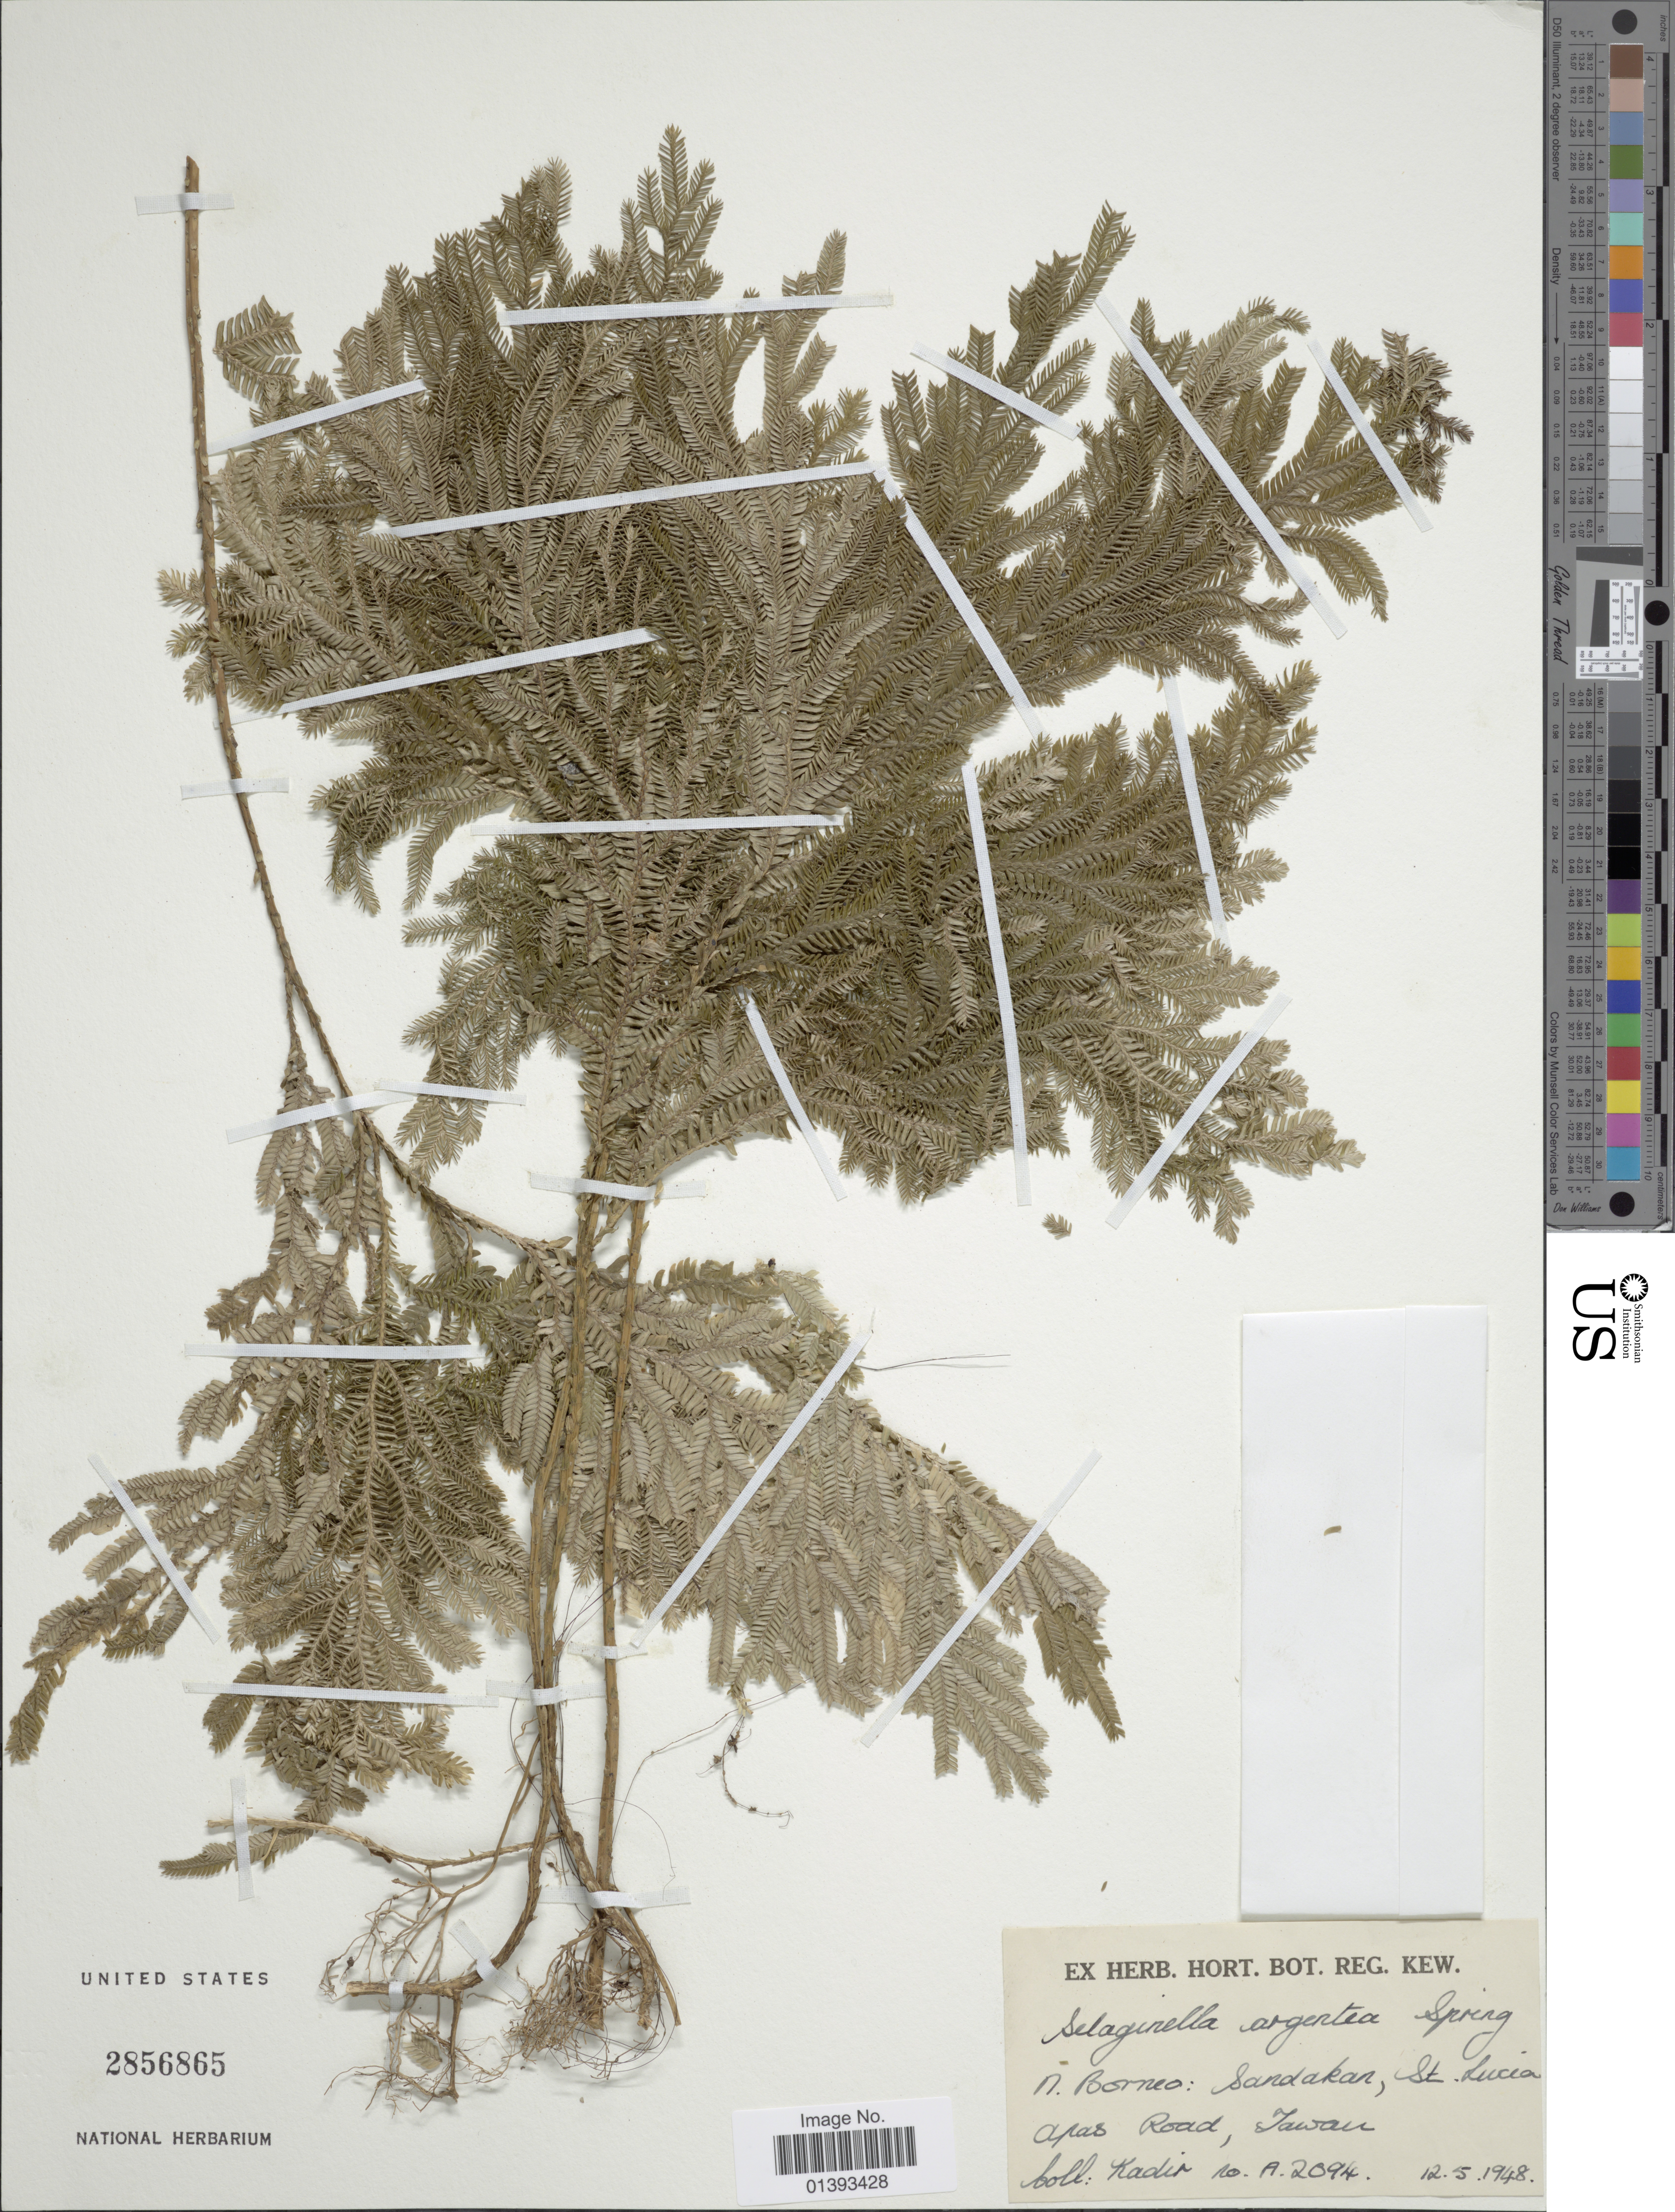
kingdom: Plantae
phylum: Tracheophyta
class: Lycopodiopsida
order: Selaginellales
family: Selaginellaceae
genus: Selaginella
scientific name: Selaginella argentea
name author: (Wall. ex Hook. & Grev.) Spring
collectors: -. Kadir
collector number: A2094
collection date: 1948-05-12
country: Malaysia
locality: N. Borneo: Sandakan, St. Lucia Apas Road, Jawan [interpreted]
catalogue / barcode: US 2856865